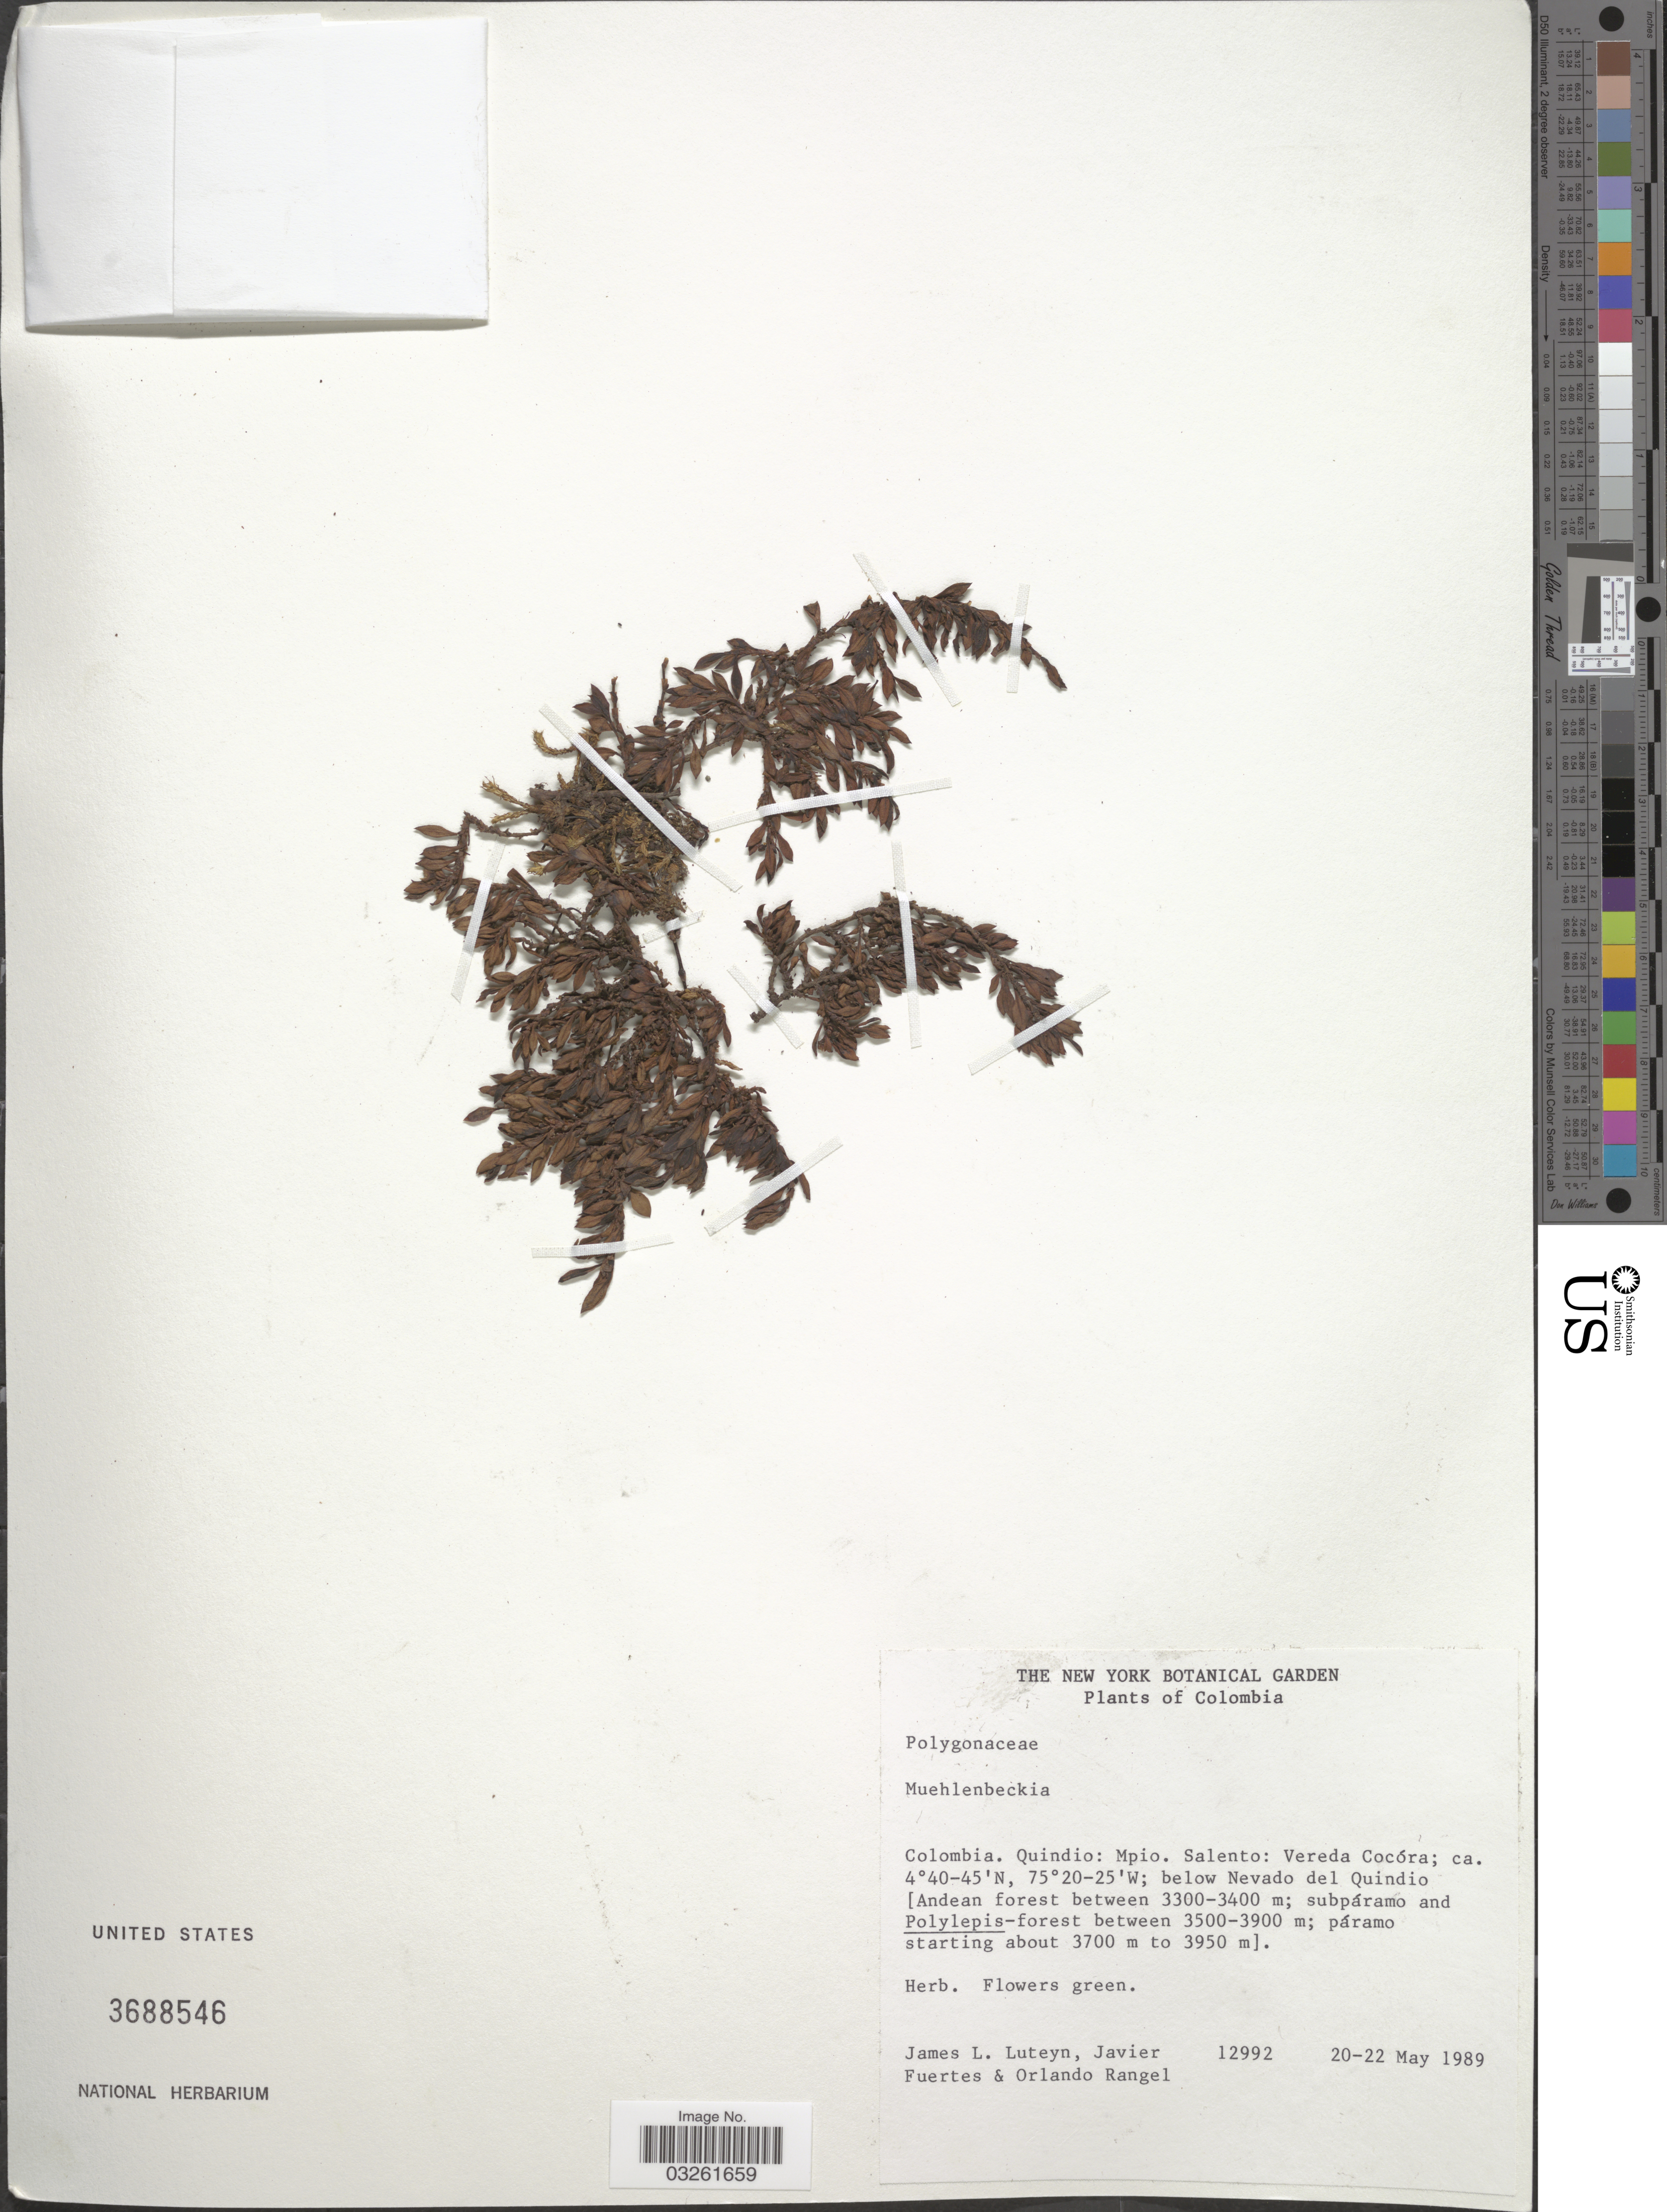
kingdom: Plantae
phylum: Tracheophyta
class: Magnoliopsida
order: Caryophyllales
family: Polygonaceae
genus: Muehlenbeckia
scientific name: Muehlenbeckia sp.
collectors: J. L. Luteyn, J. Fuertes & O. Rangel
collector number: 12992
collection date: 1989-05-20/1989-05-22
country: Colombia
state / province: Quindío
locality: Mpio. Salento: Vereda Cocóra; below Nevado del Quindio. Andean forest [unsure placement].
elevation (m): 3300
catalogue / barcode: US 3688546